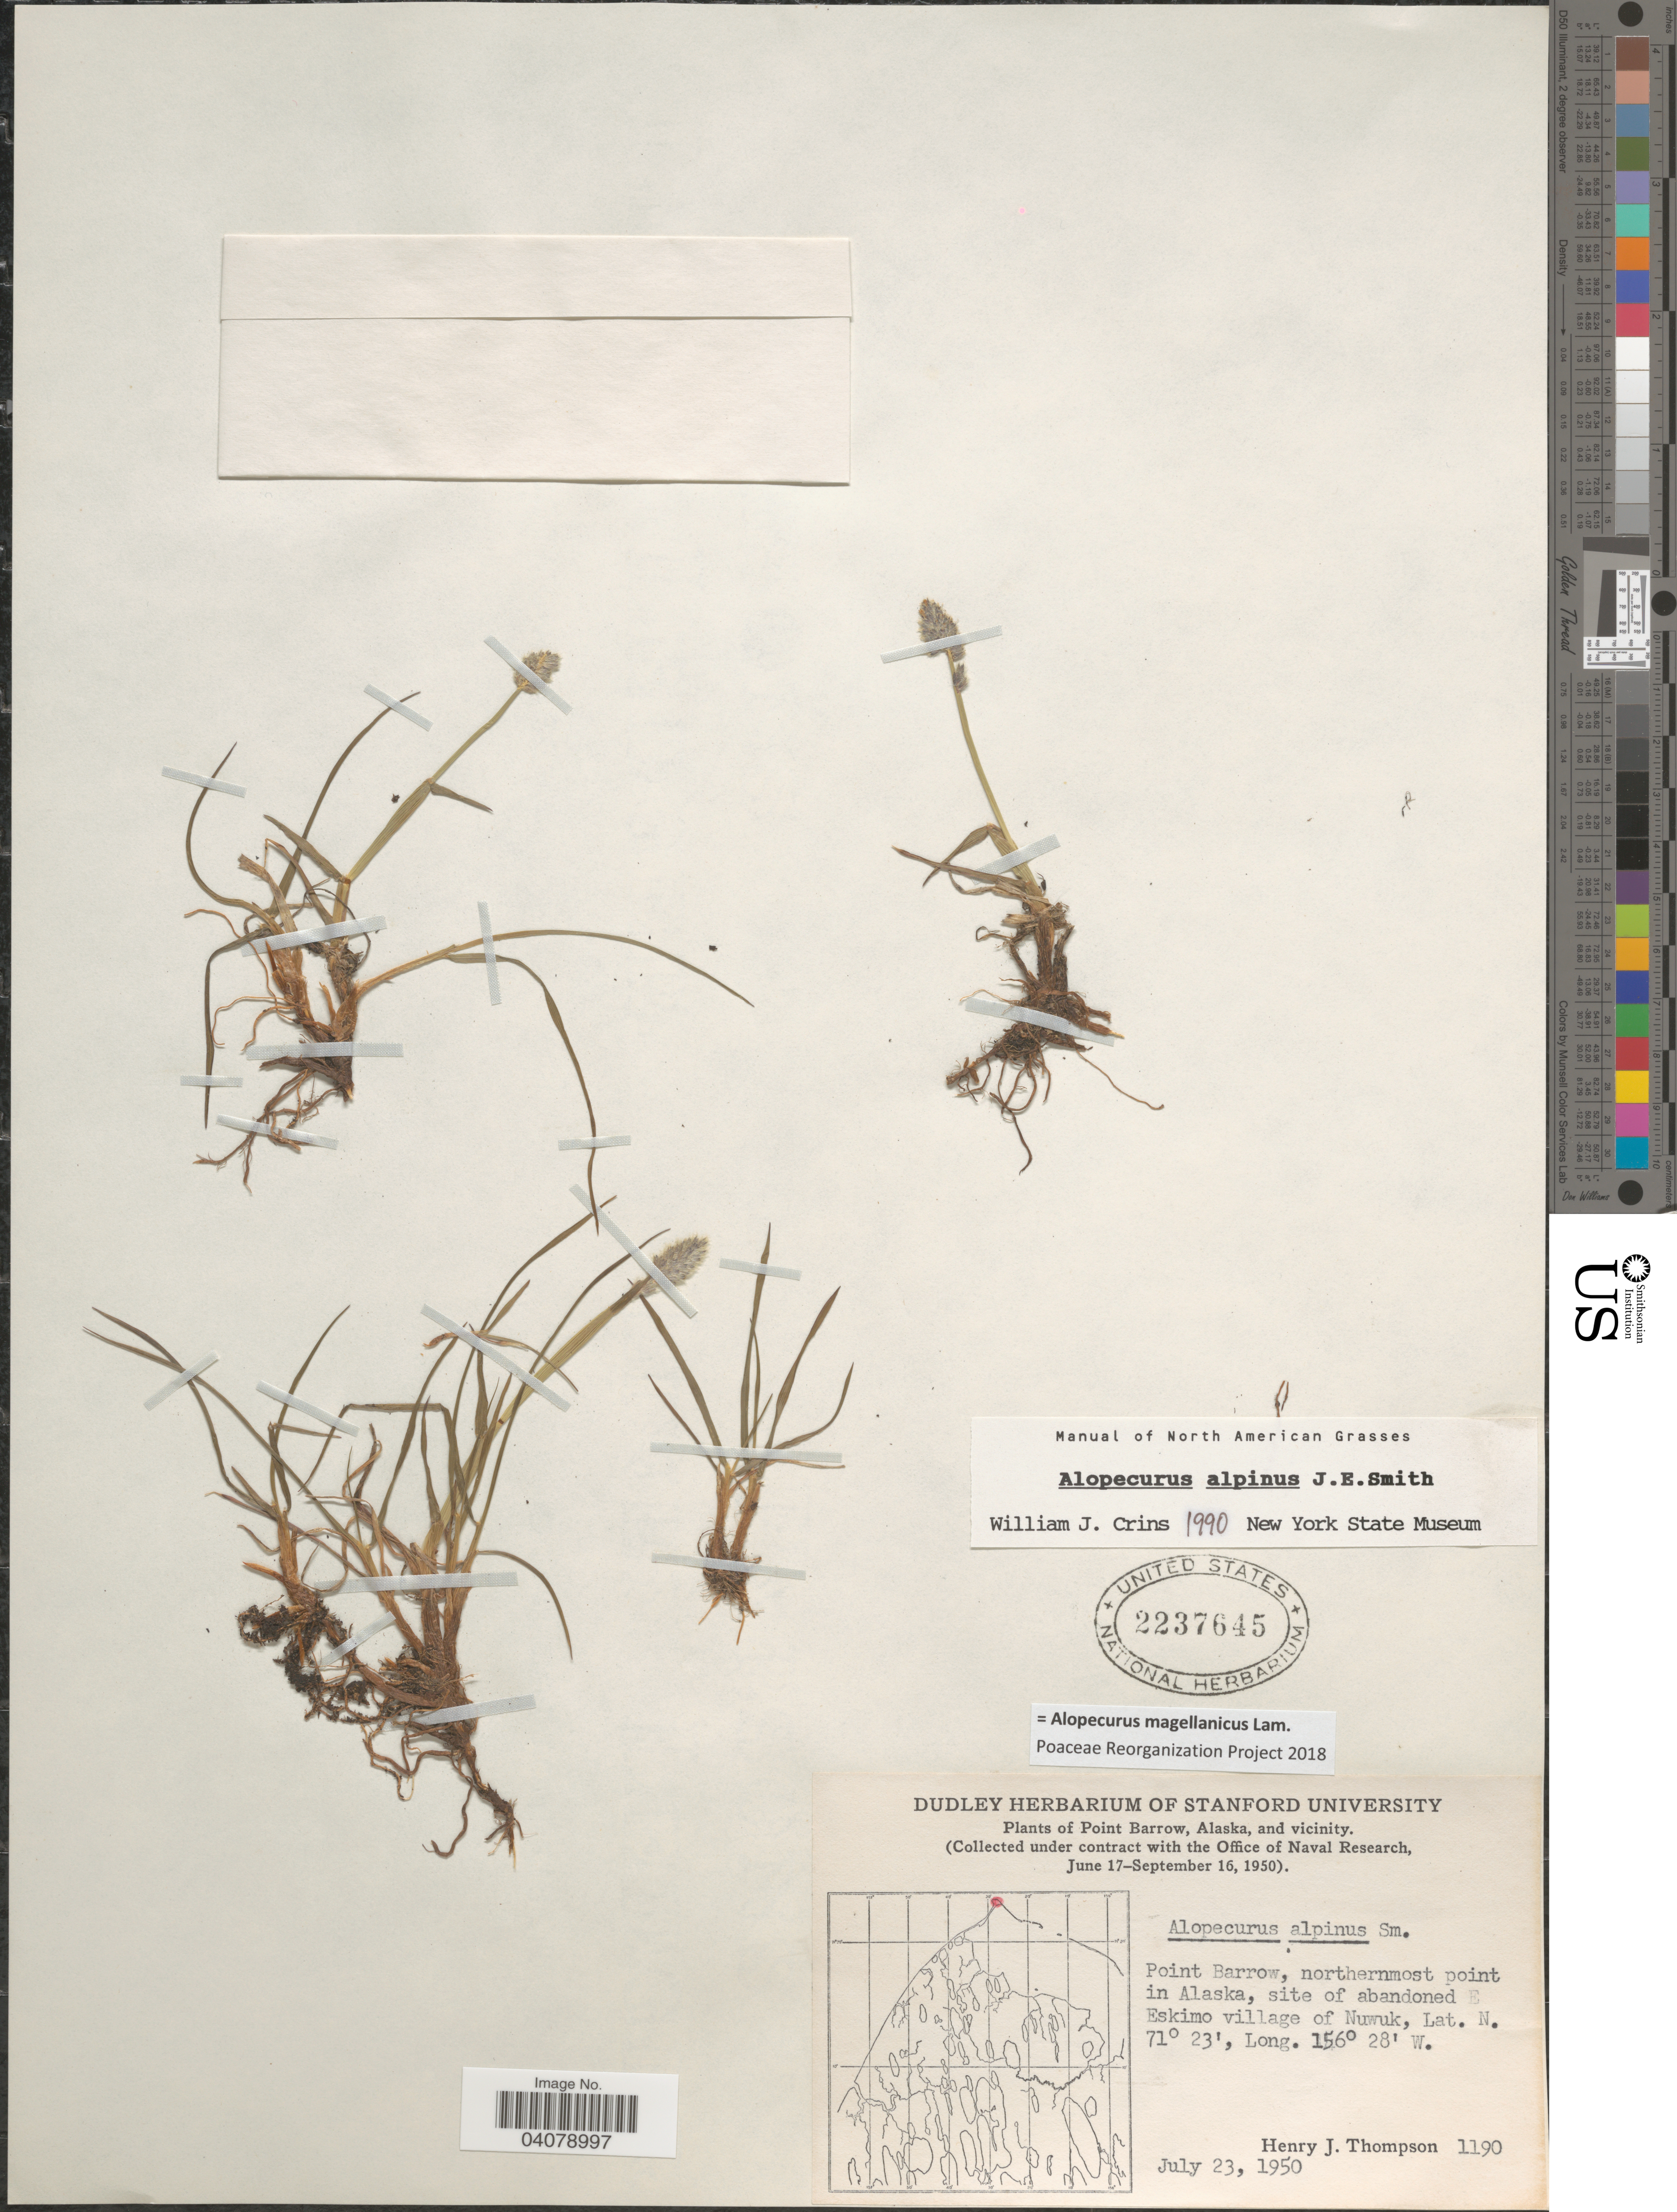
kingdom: Plantae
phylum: Tracheophyta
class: Liliopsida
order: Poales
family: Poaceae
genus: Alopecurus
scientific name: Alopecurus magellanicus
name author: Lam.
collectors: H. J. Thompson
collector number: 1190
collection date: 1950-07-23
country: United States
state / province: Alaska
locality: Point Barrow, Alaska, and vicinity. Point Barrow, northernmost point in Alaska, site of abandoned Eskimo village of Nuwuk.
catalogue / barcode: US 2237645